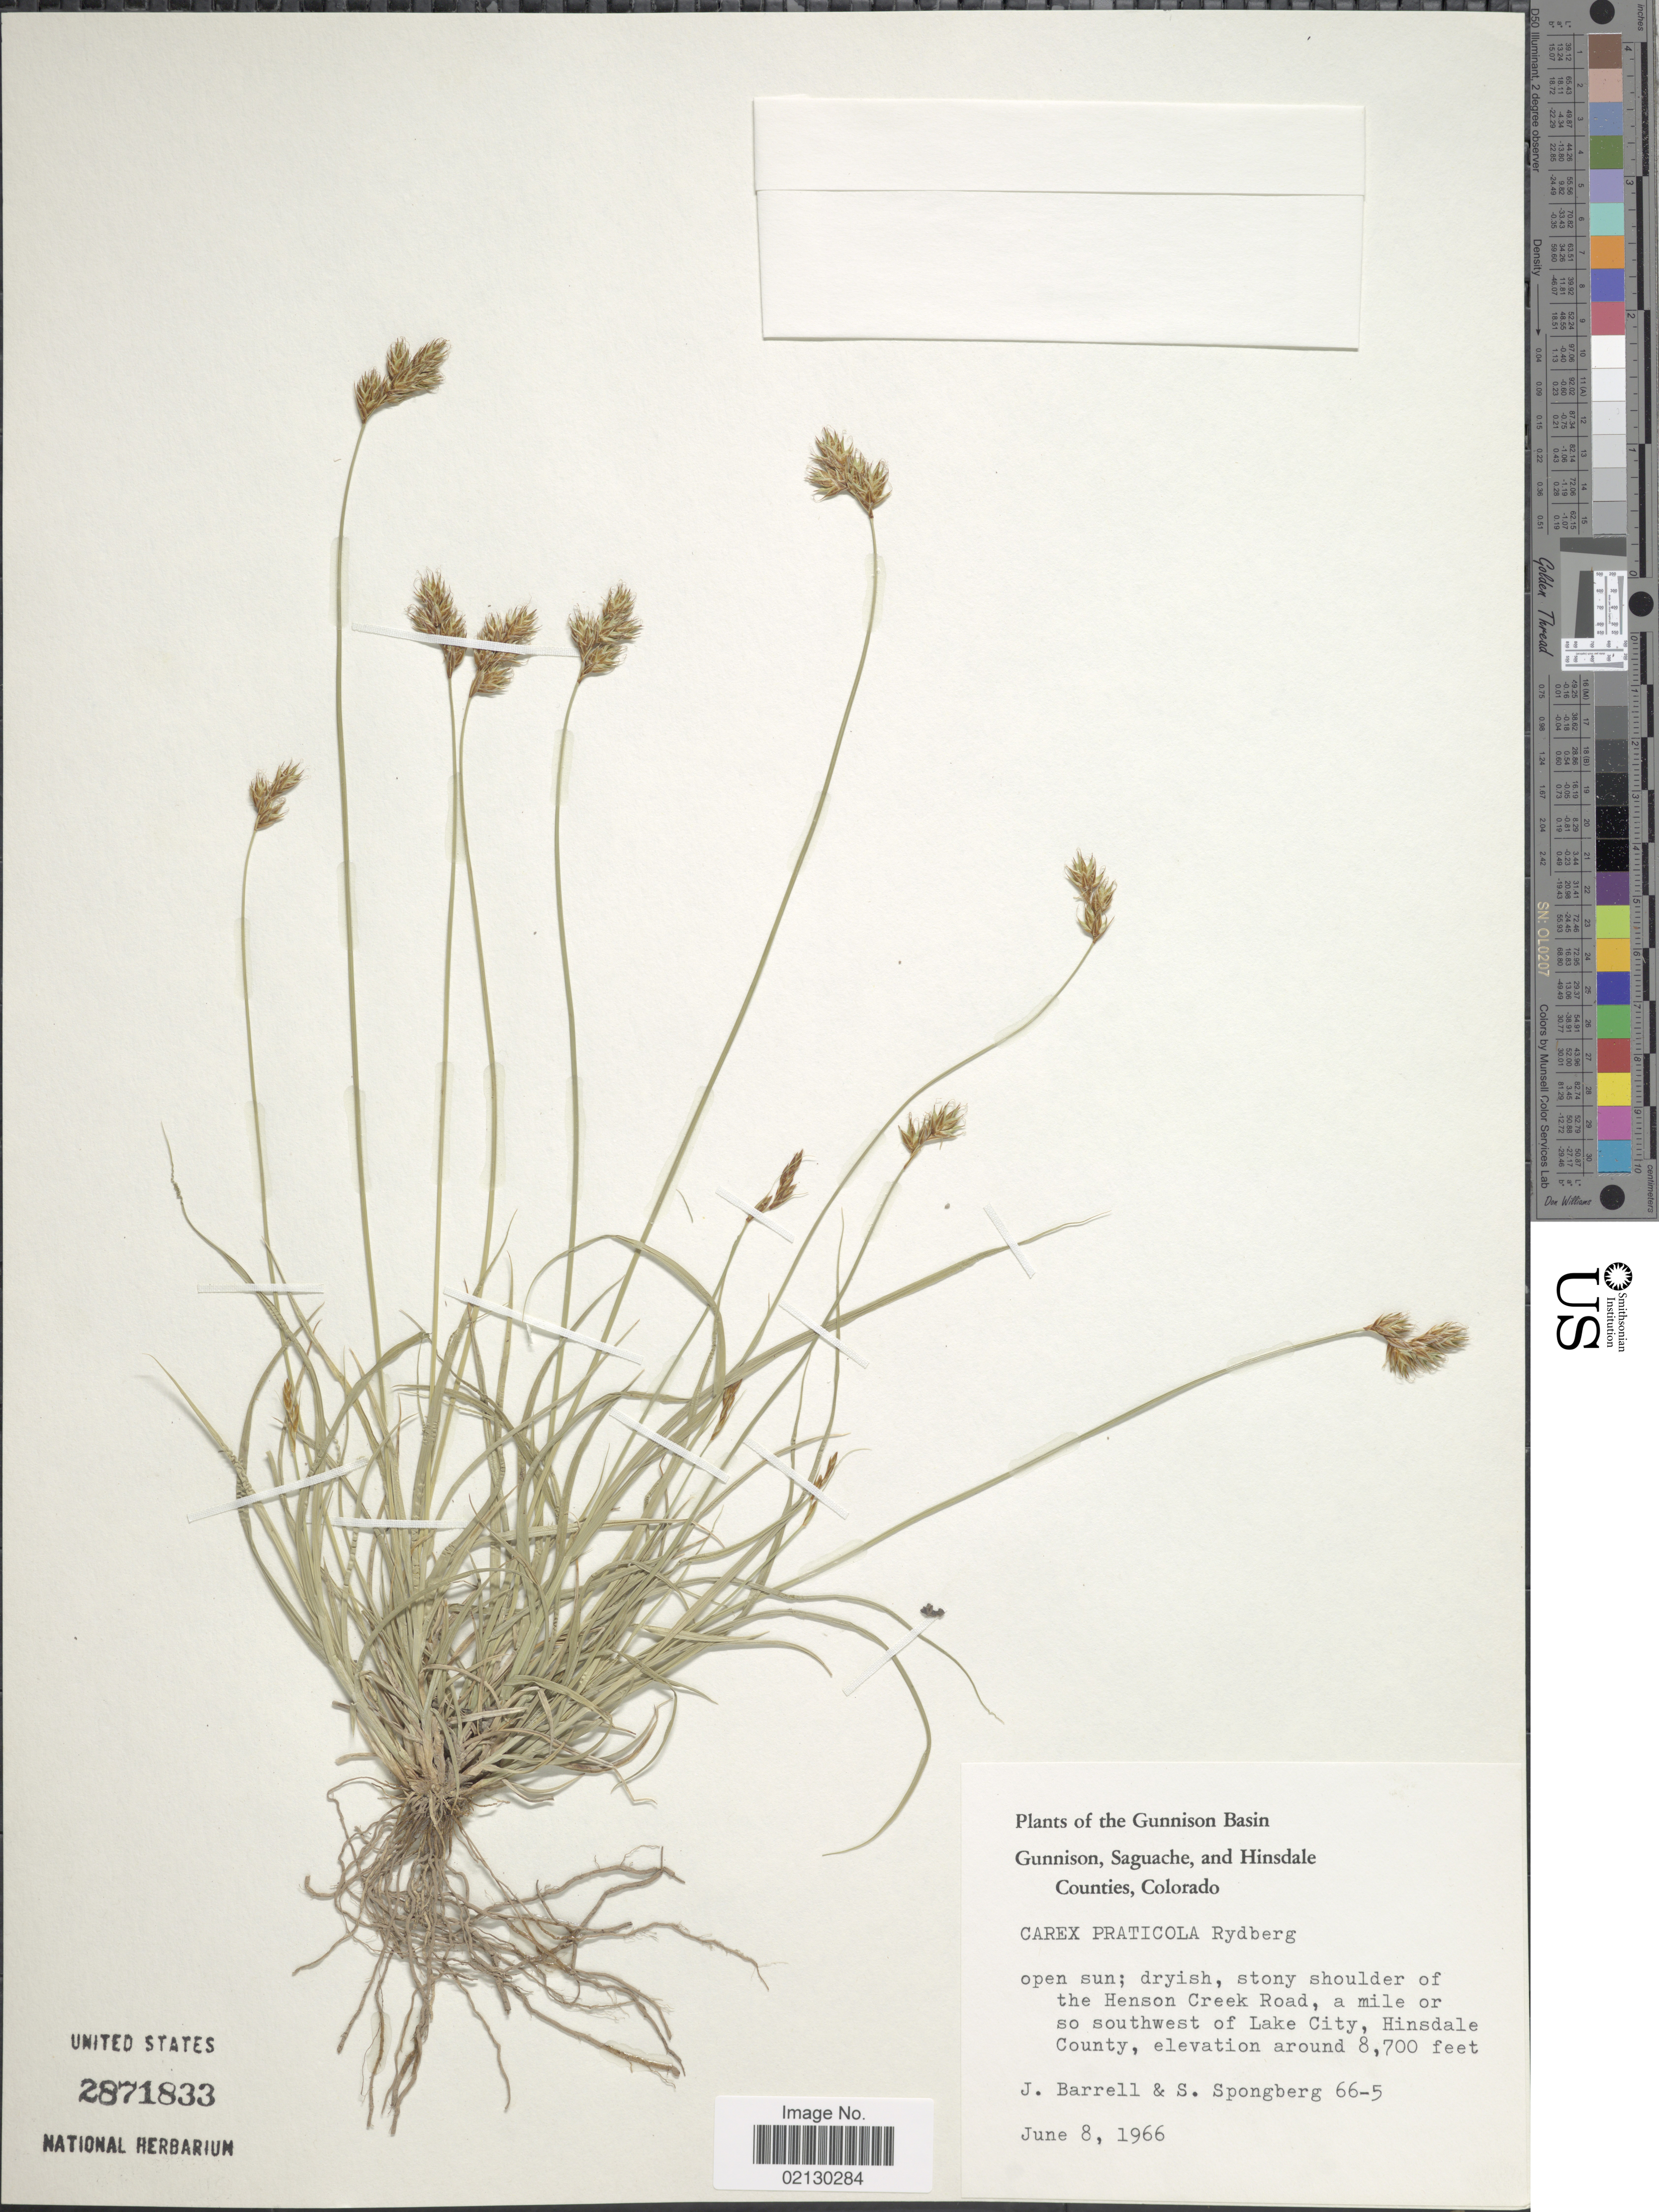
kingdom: Plantae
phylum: Tracheophyta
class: Liliopsida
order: Poales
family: Cyperaceae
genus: Carex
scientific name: Carex praticola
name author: Rydb.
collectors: J. Barrell & S. A.Spongberg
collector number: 66-5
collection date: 1966-06-08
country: United States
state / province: Colorado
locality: The Gunnison Basin, Gunnison, Saguache, and Hinsdale Counties. Shoulder of the henson Creek Road, a mile or so southwest of Lake City, Hinsdale County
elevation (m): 2652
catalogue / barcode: US 2871833